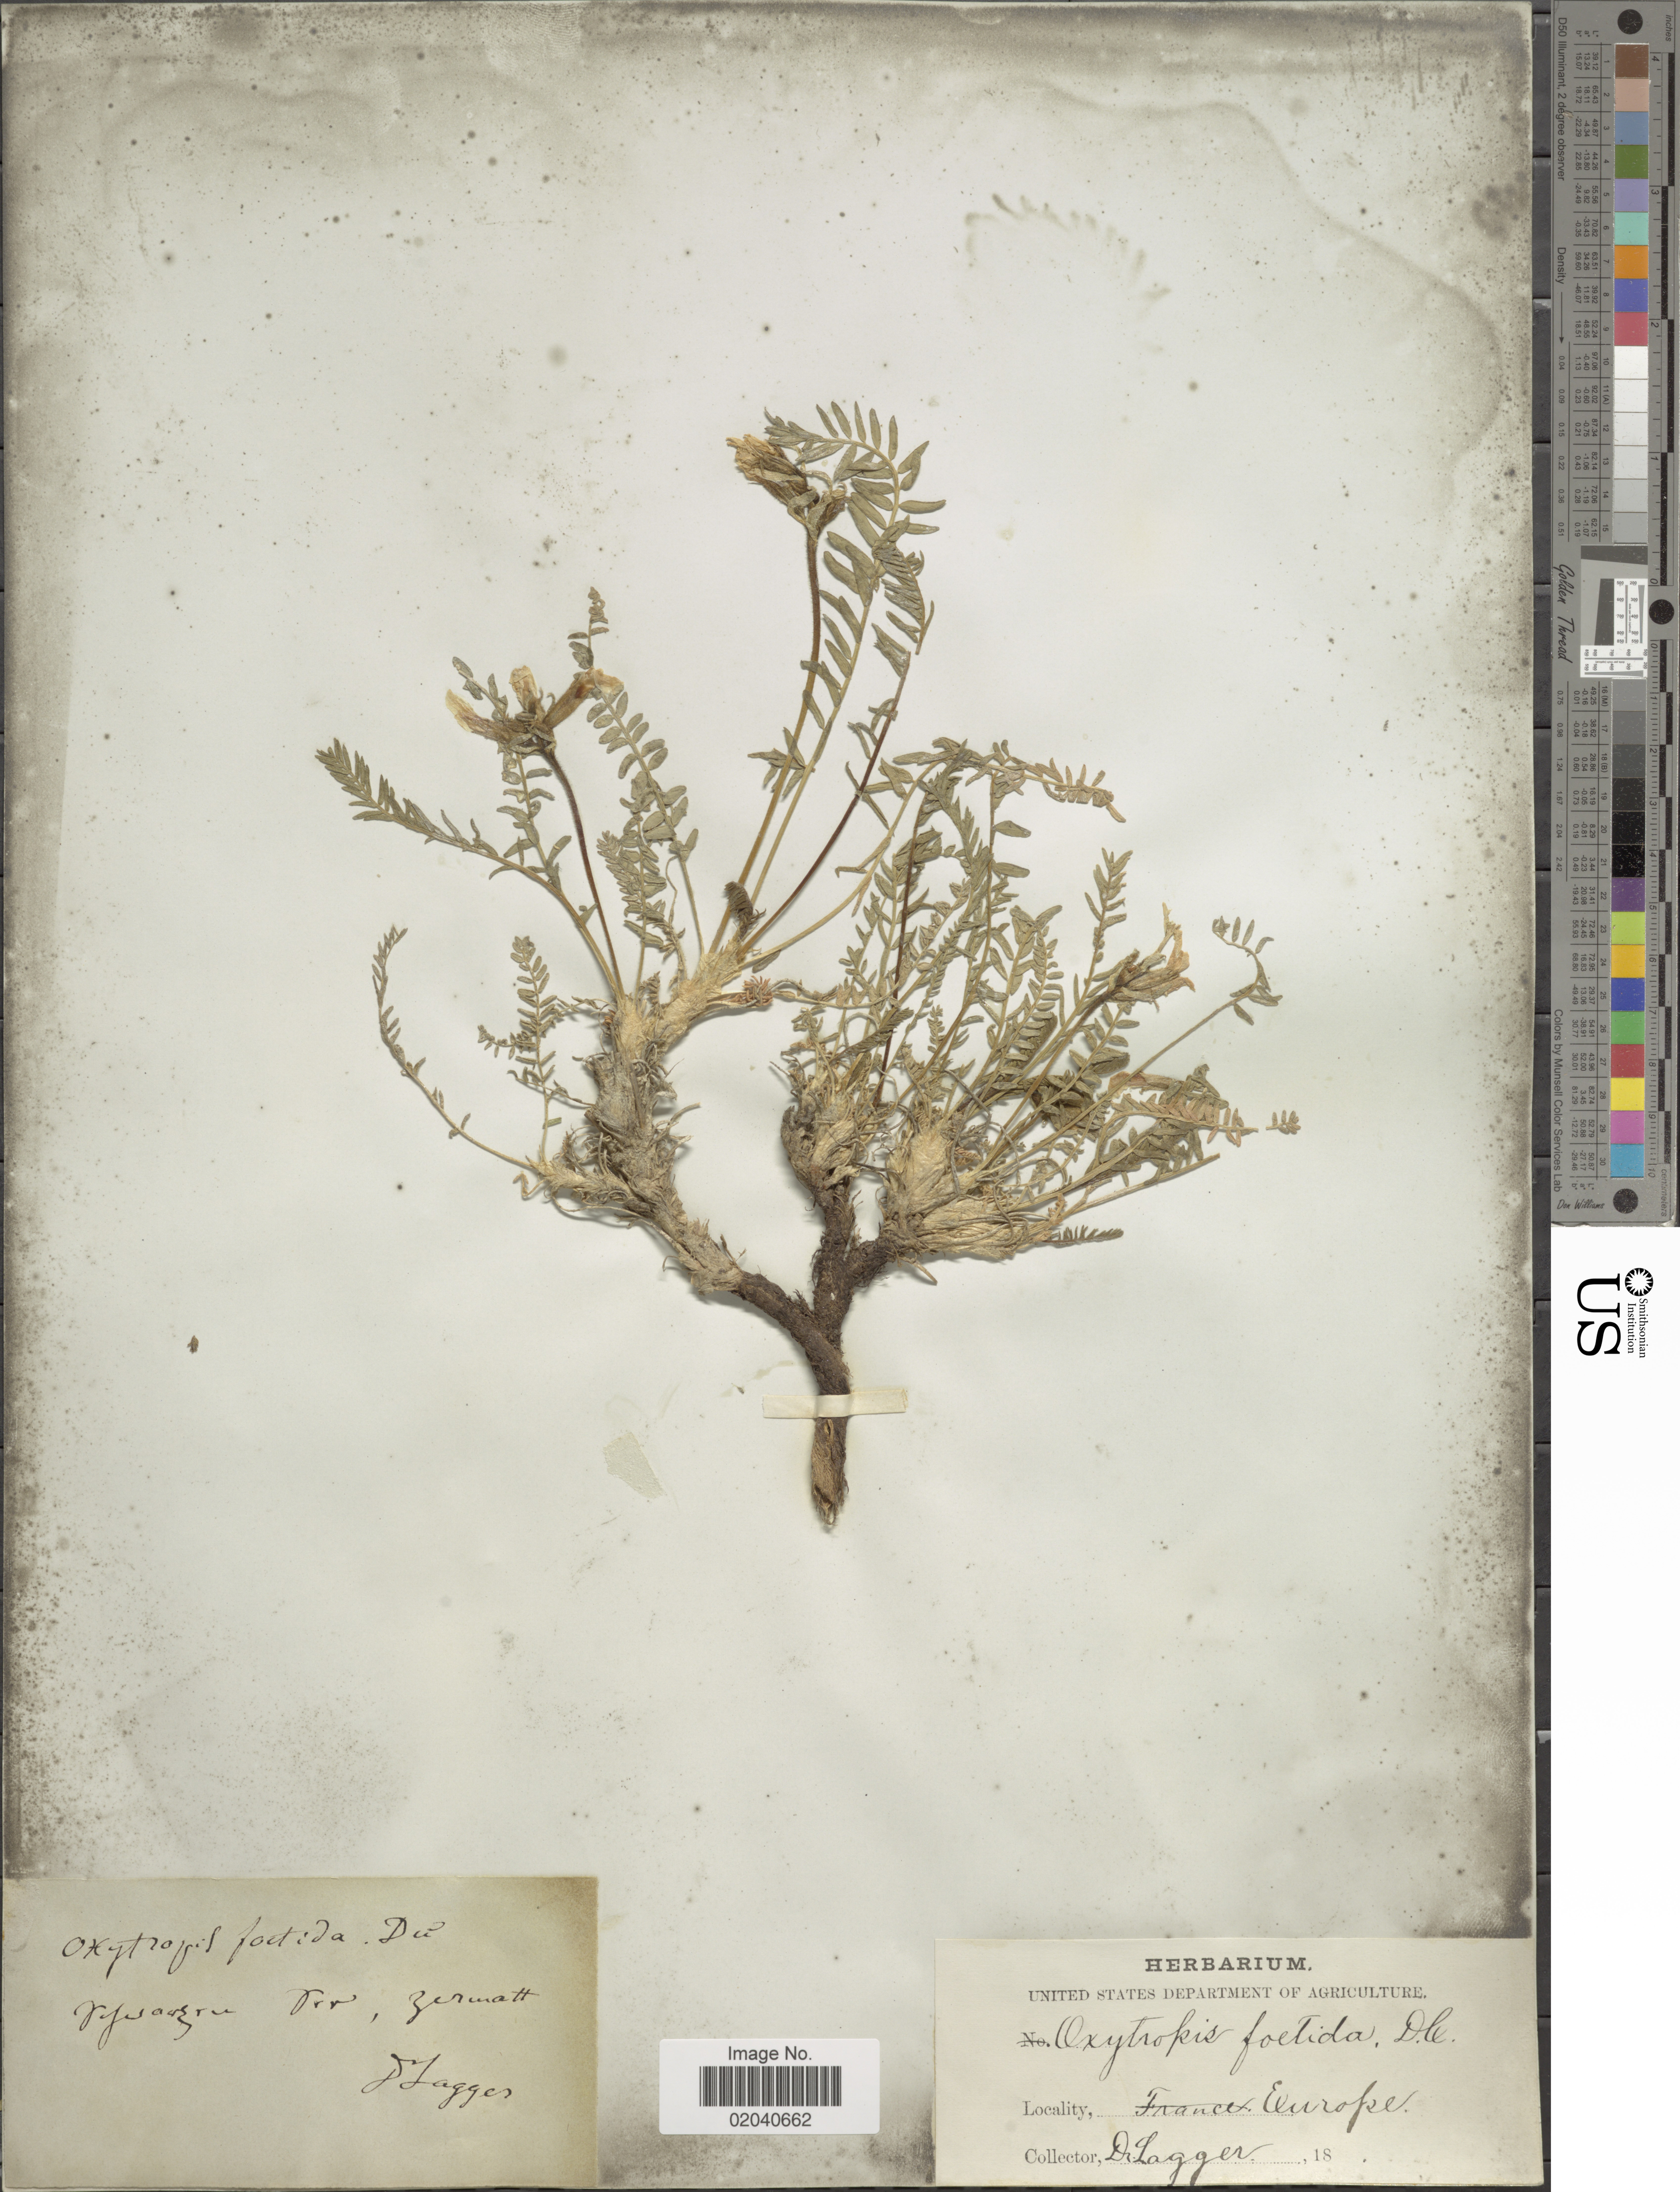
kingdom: Plantae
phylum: Tracheophyta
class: Magnoliopsida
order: Fabales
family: Fabaceae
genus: Oxytropis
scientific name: Oxytropis foetida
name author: (Vill.) DC.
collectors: D. Lagger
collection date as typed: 18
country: Switzerland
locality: Zermatt